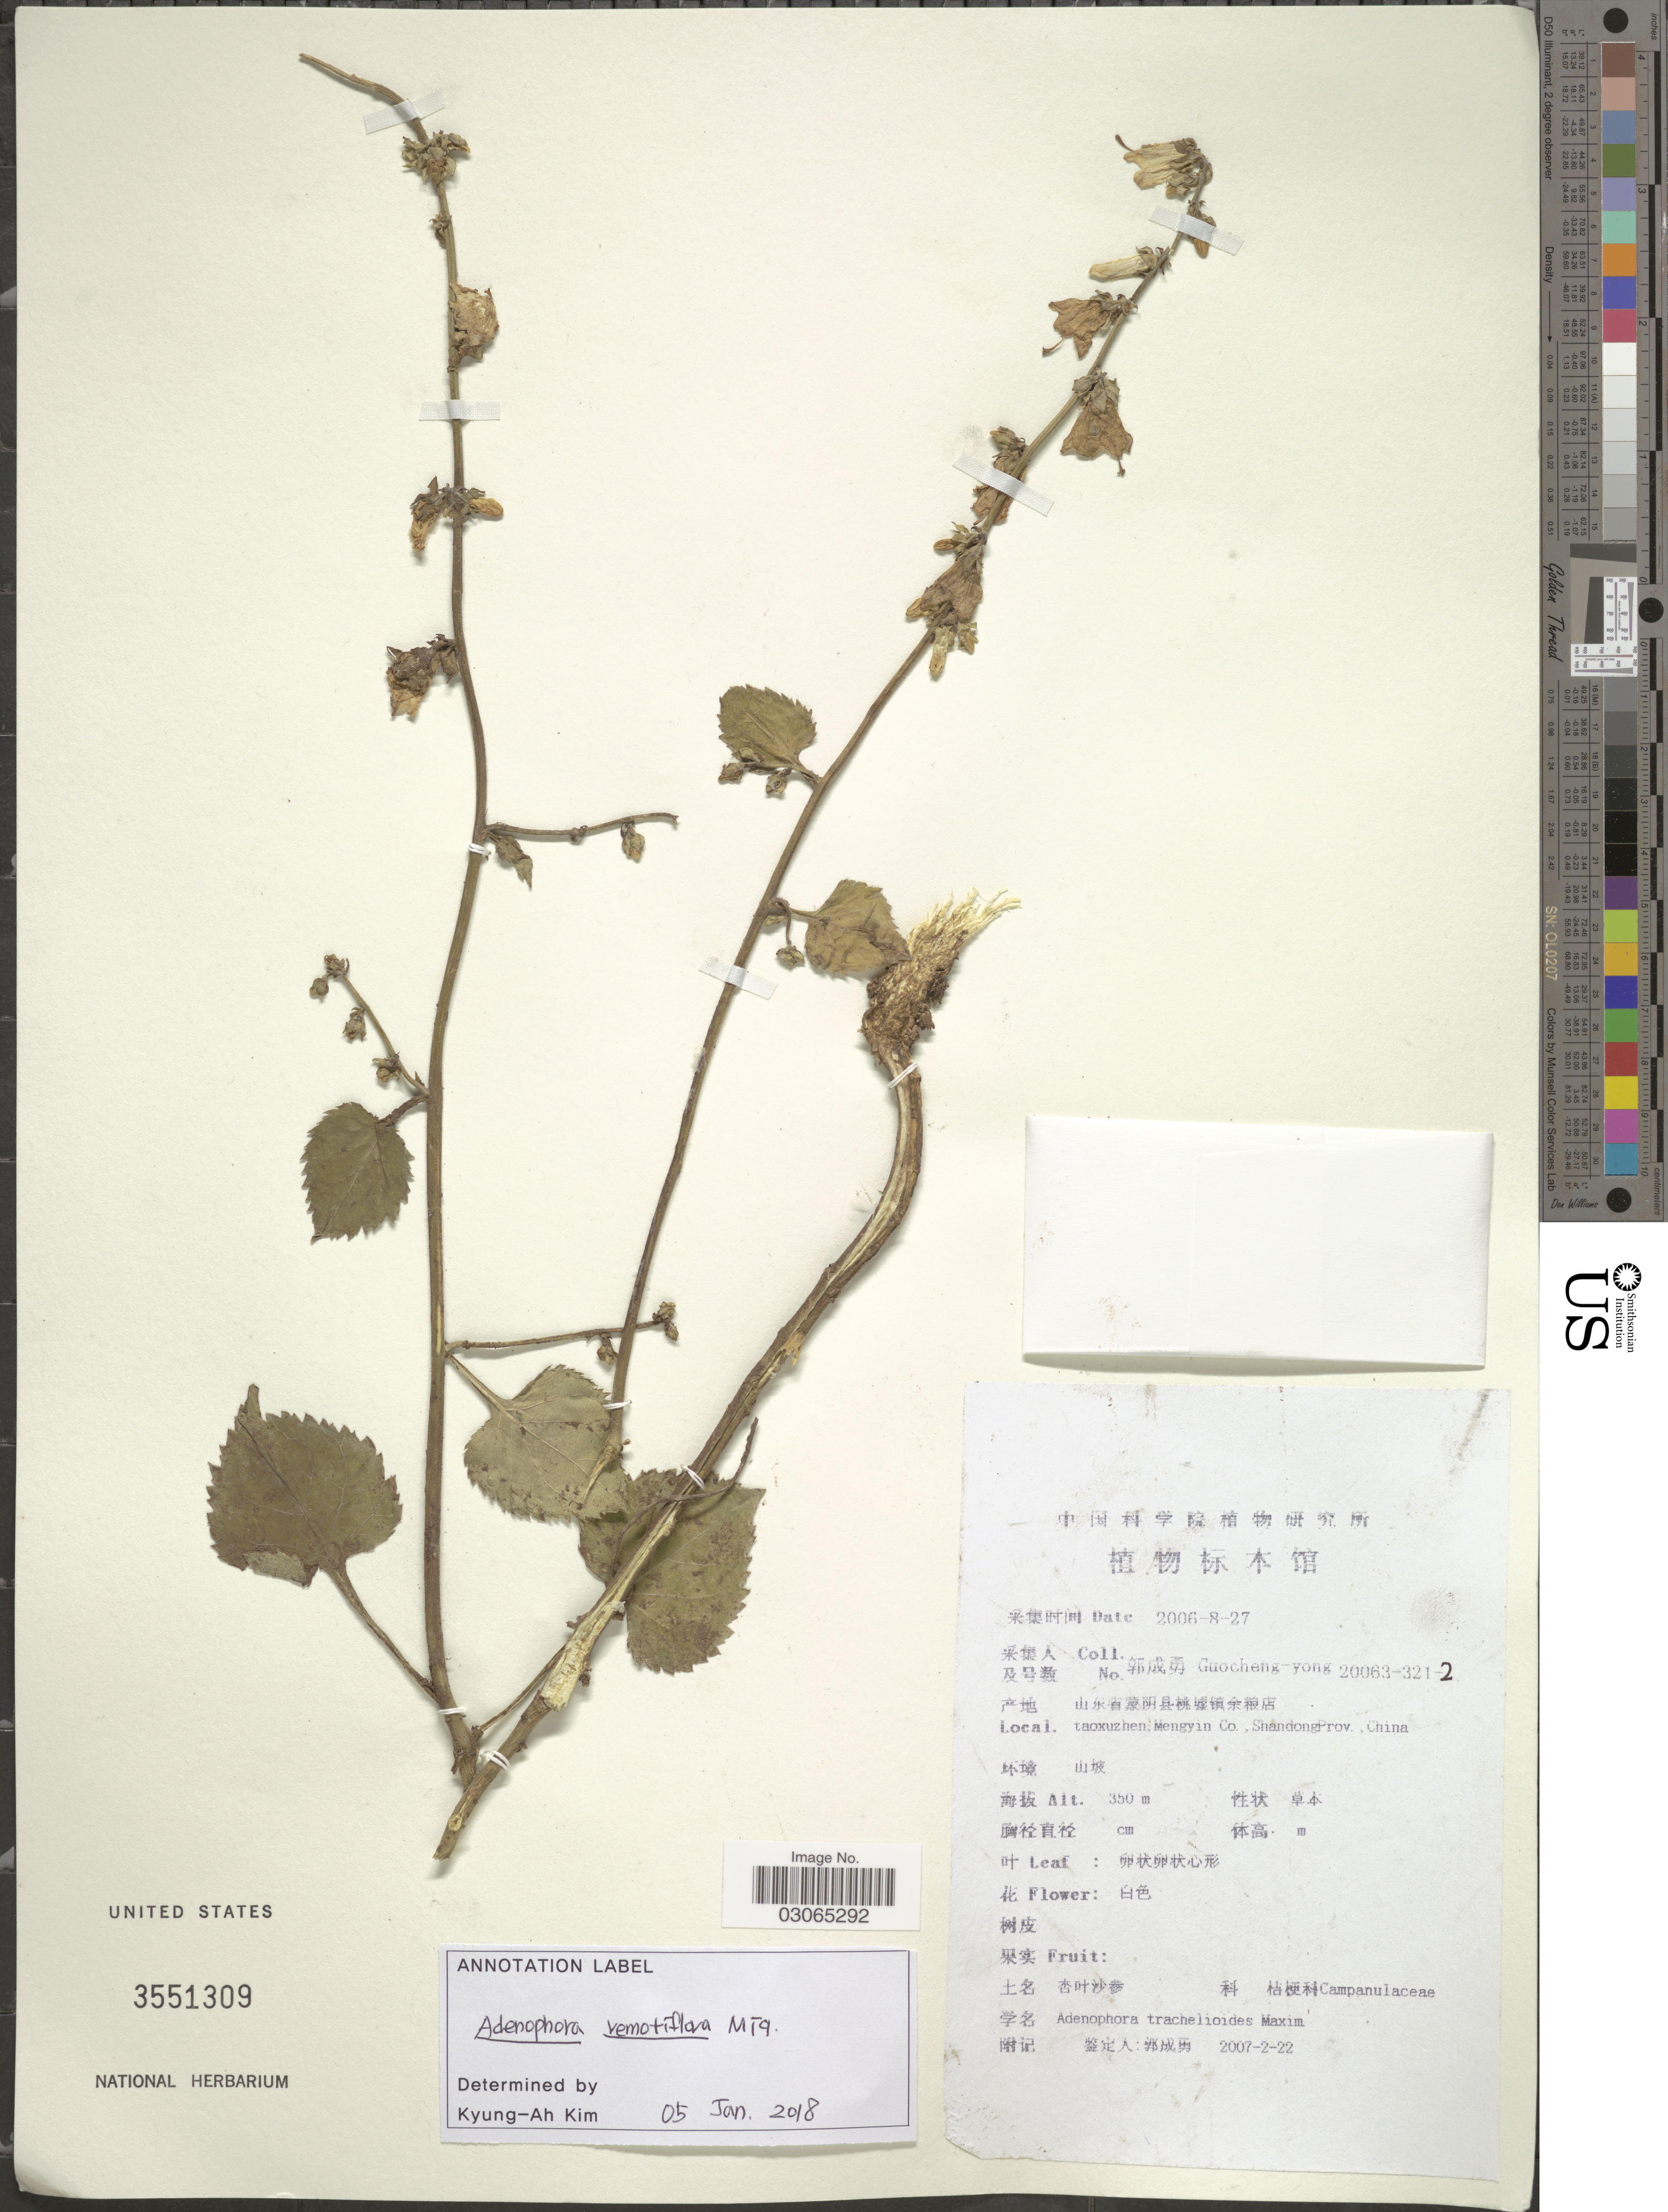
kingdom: Plantae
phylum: Tracheophyta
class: Magnoliopsida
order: Asterales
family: Campanulaceae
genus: Adenophora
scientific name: Adenophora remotiflora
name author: (Siebold & Zucc.) Miq.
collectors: Guo cheng-yong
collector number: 20063-321-2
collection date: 2006-08-27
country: China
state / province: Shandong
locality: Taoxuzhen, Mengyin Co.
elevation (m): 350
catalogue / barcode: US 3551309